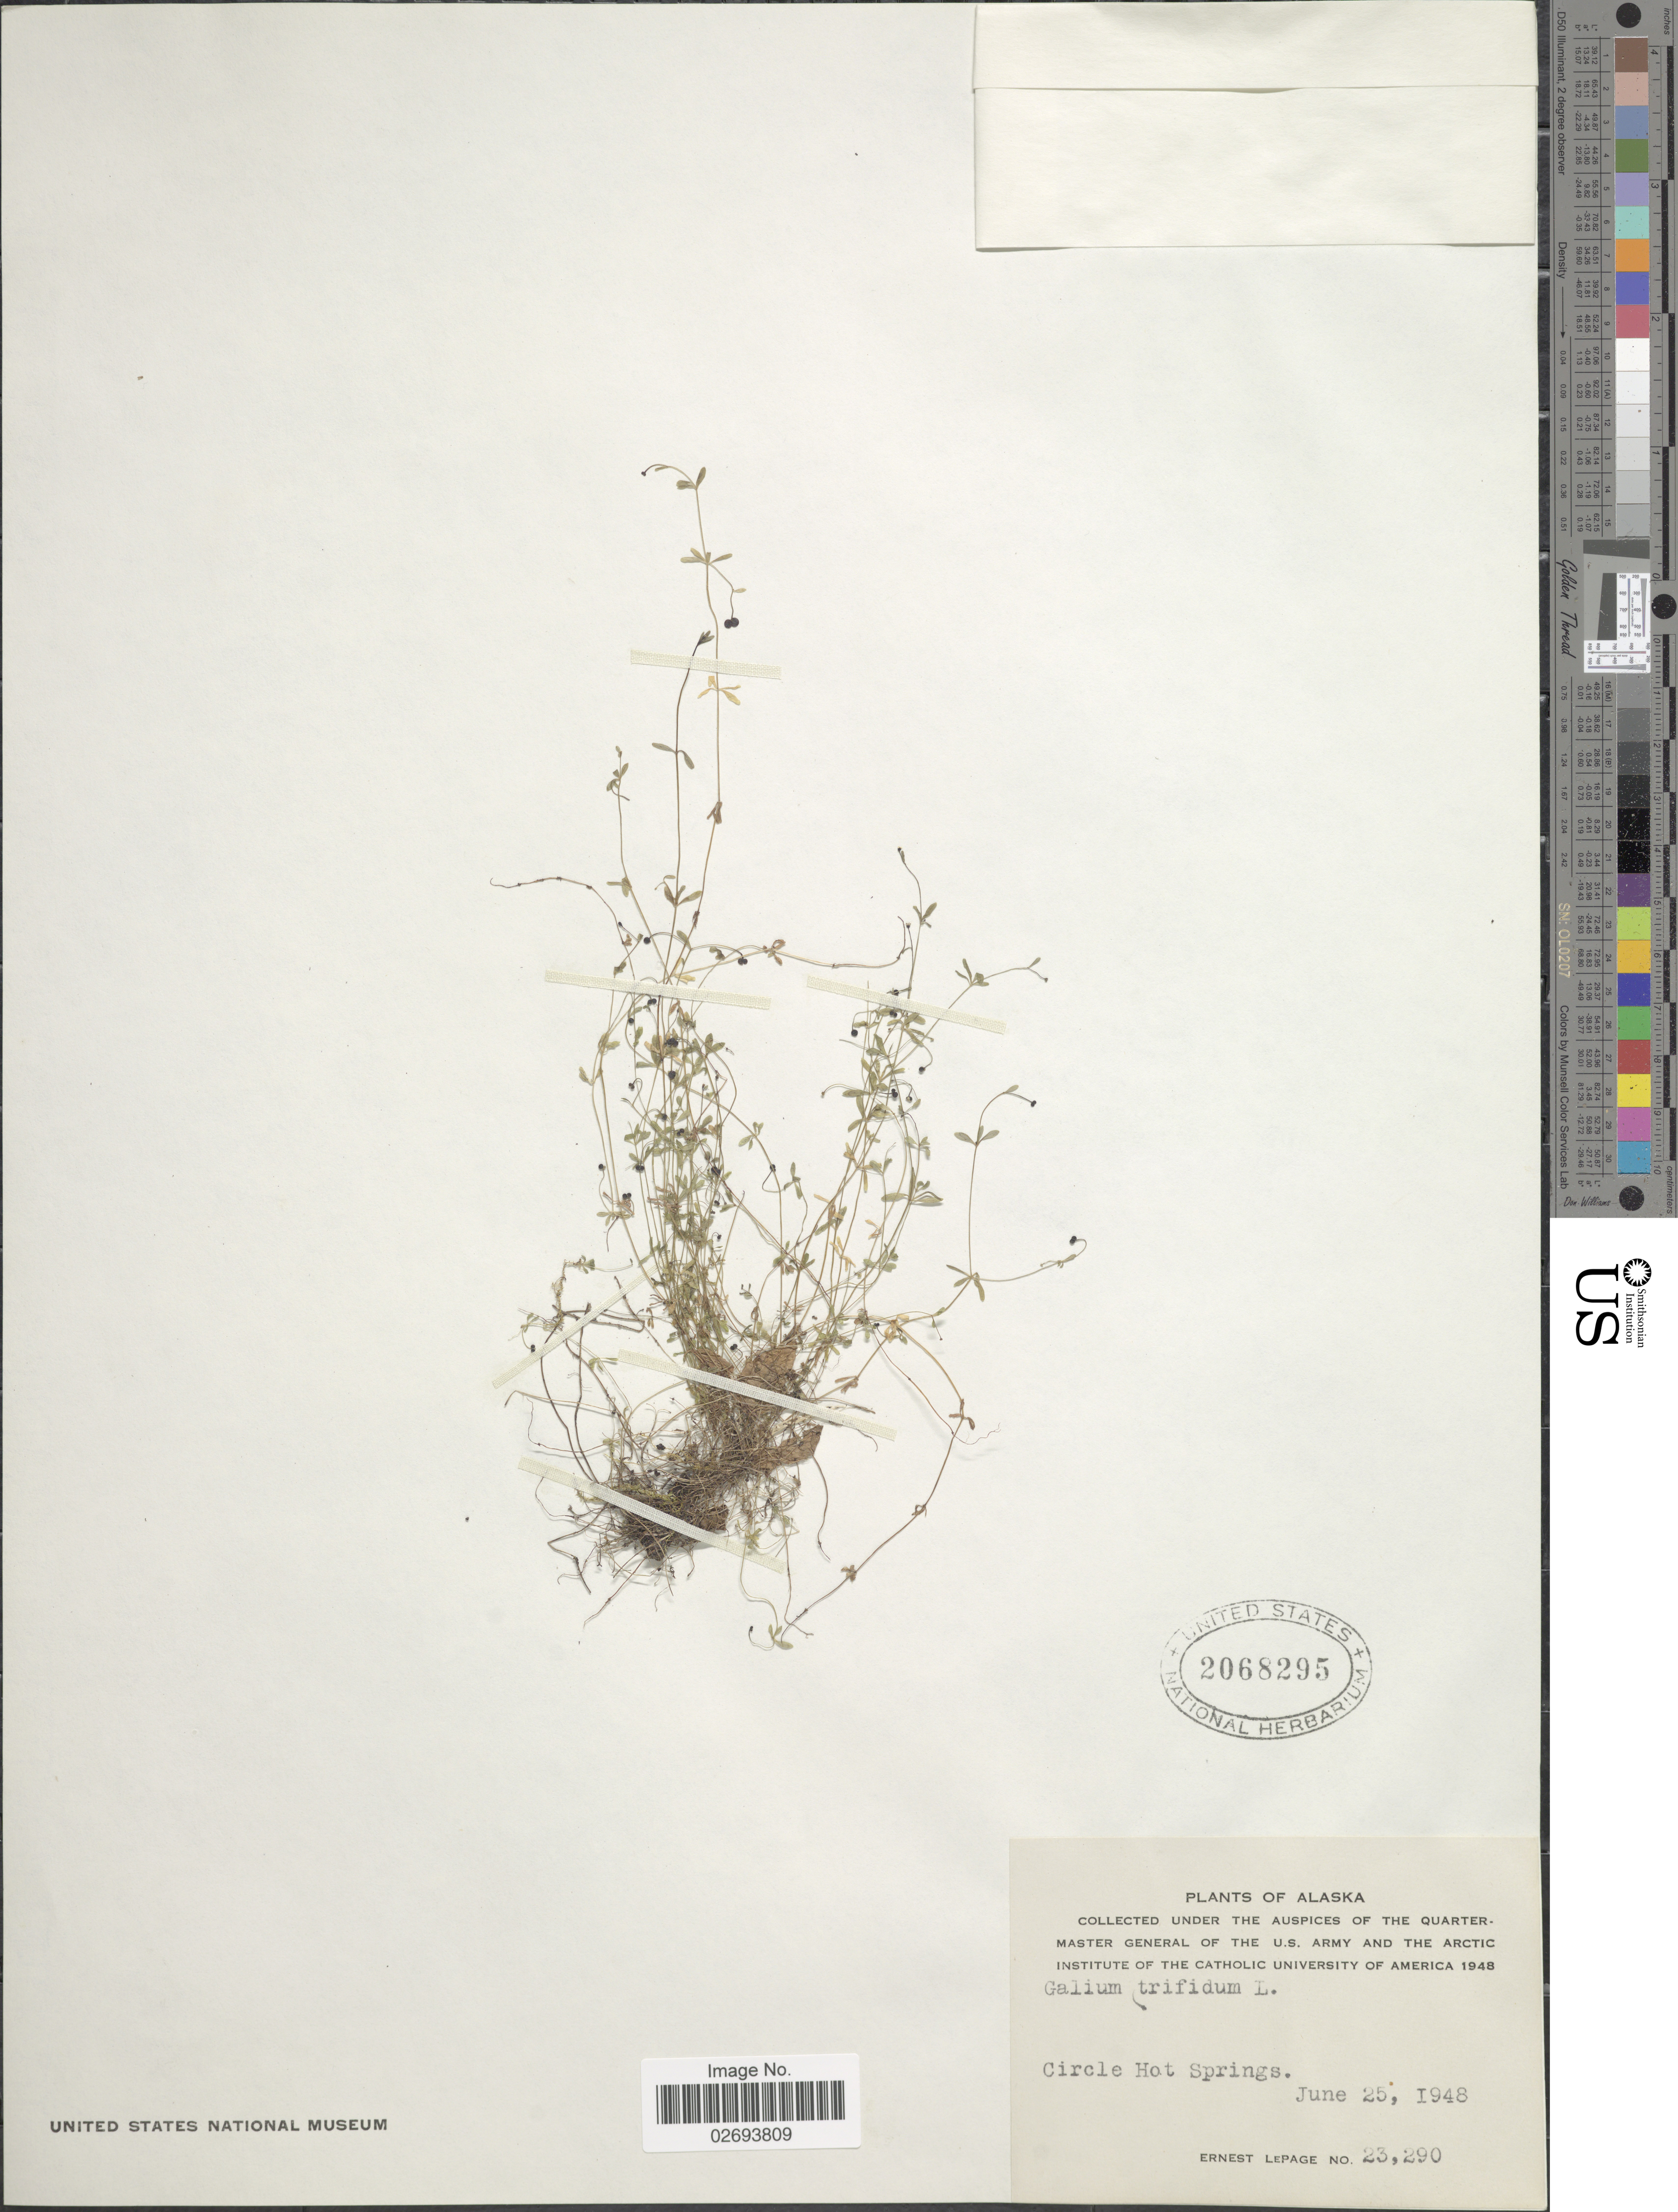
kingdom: Plantae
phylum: Tracheophyta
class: Magnoliopsida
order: Gentianales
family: Rubiaceae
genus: Galium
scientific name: Galium trifidum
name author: L.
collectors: E. Lepage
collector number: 23290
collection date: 1948-06-25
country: United States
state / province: Alaska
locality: Circle Hot Springs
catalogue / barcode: US 2068295